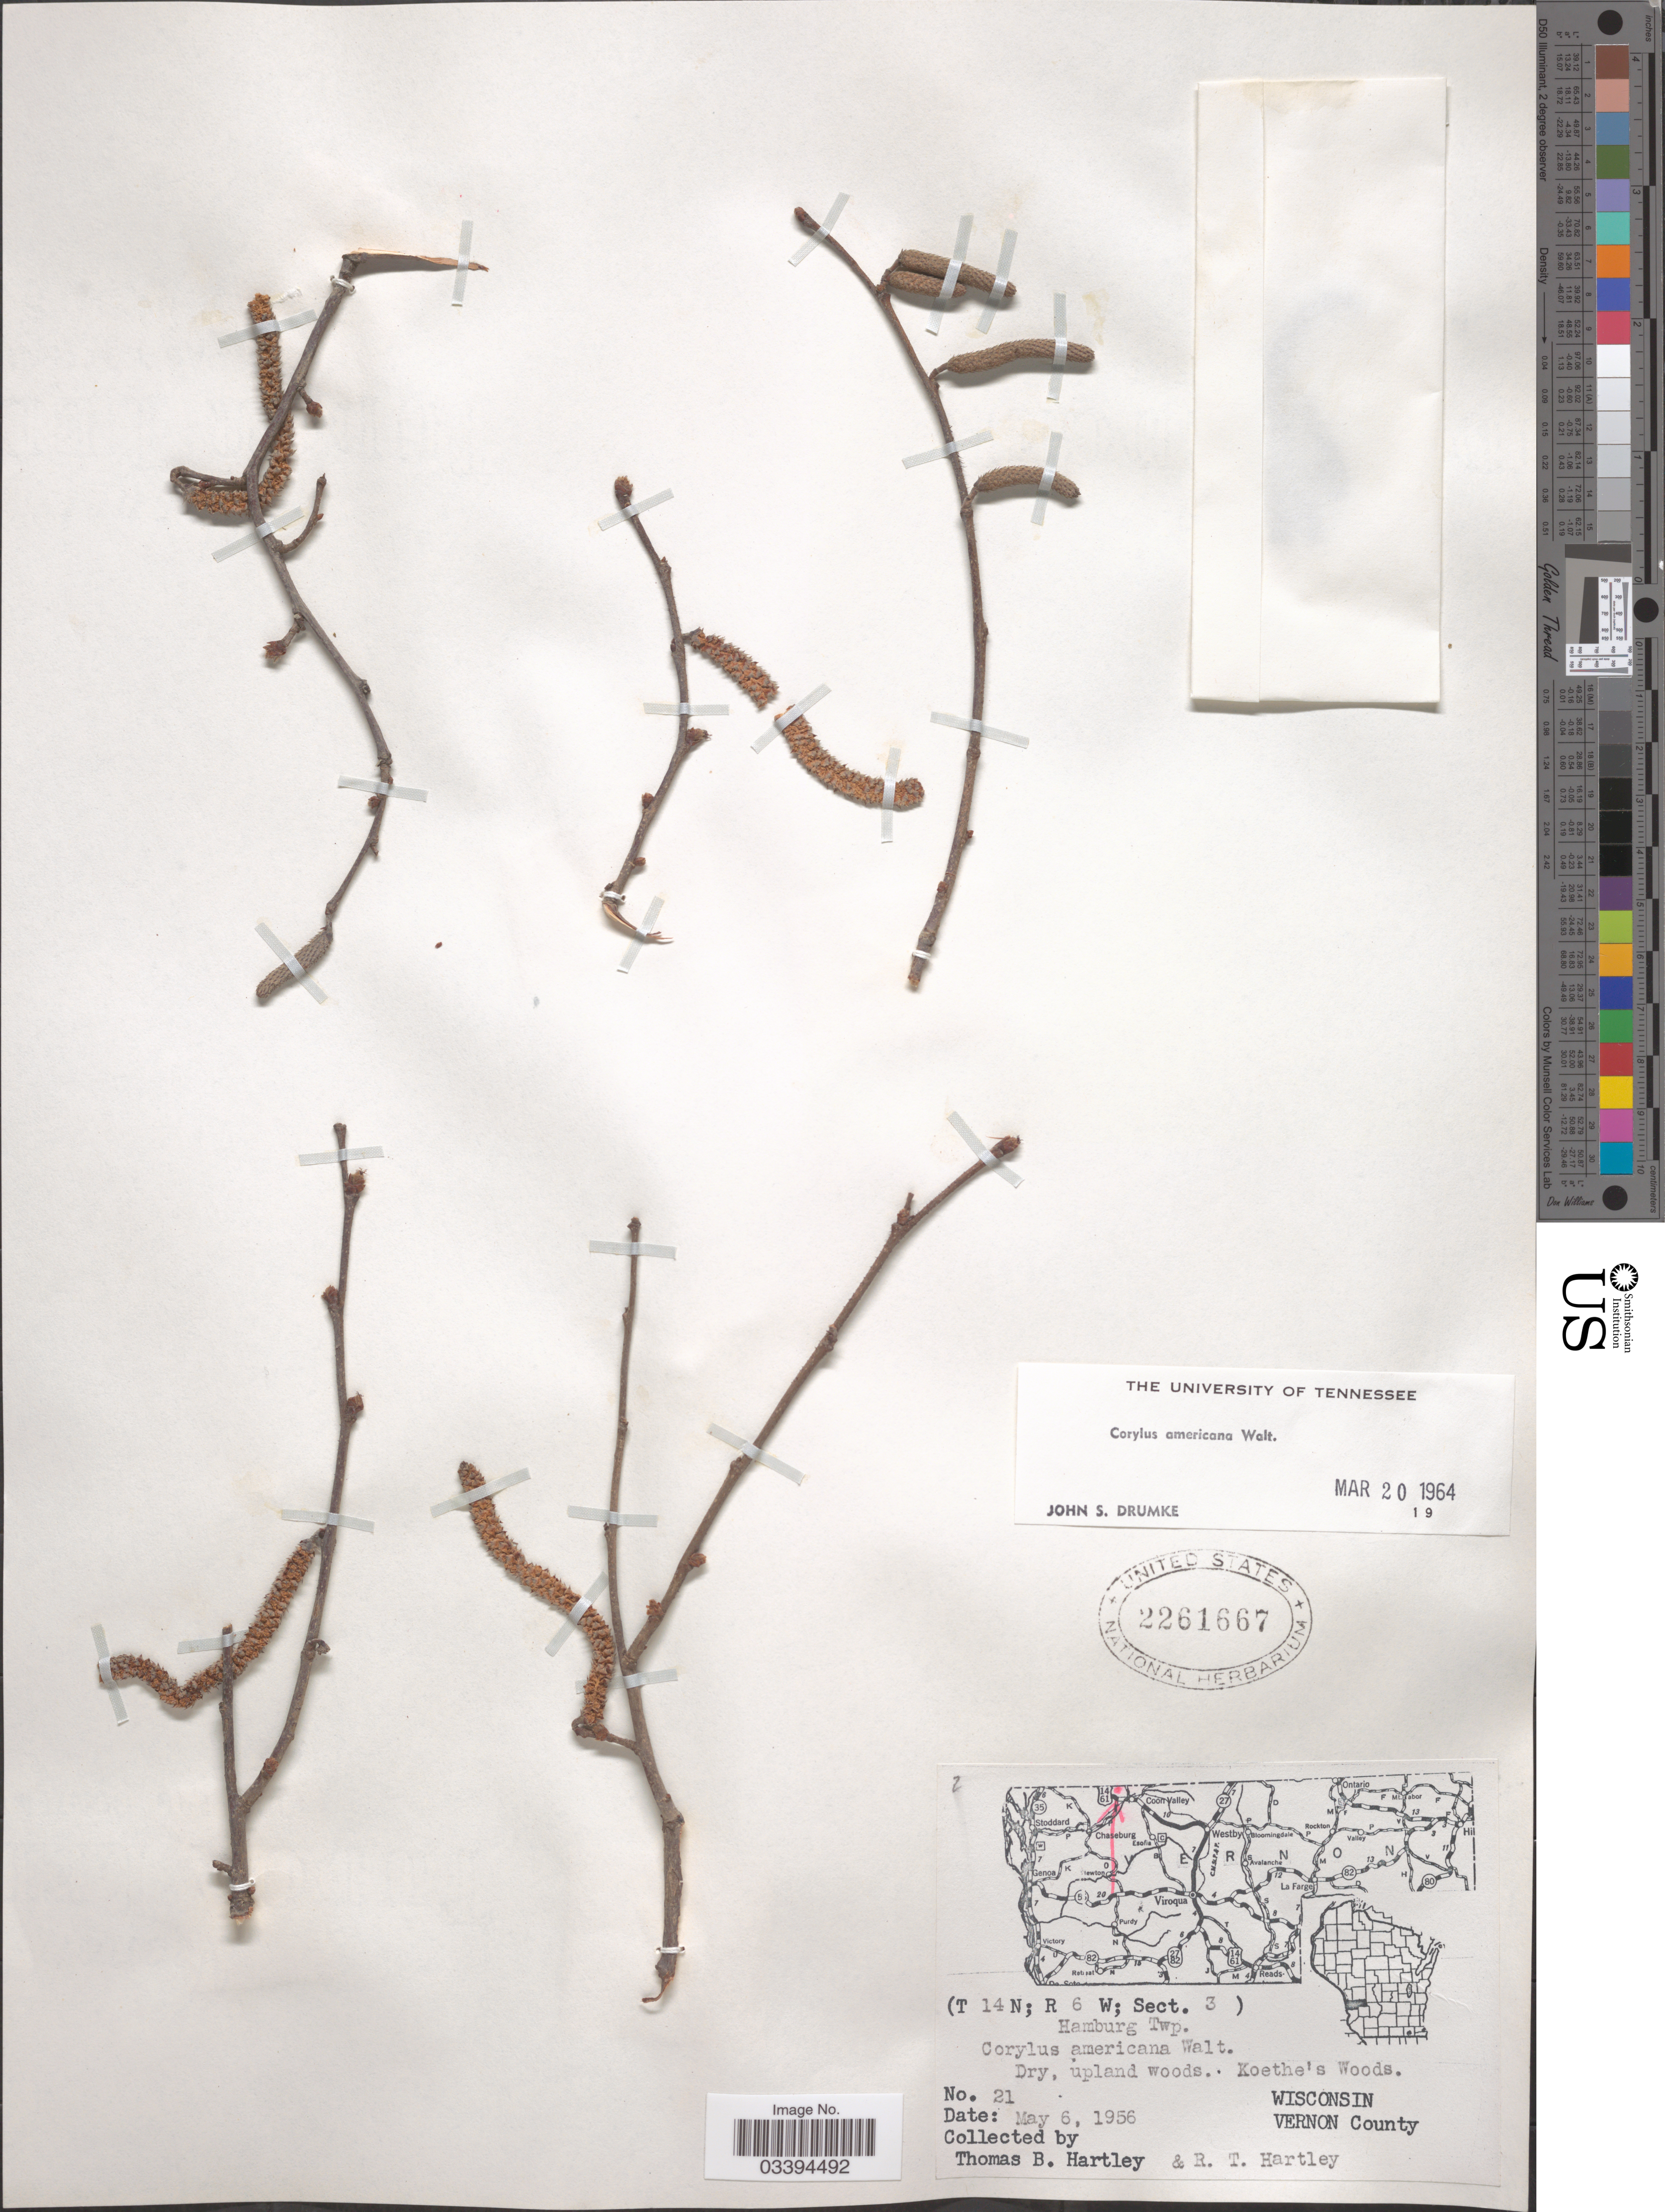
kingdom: Plantae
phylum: Tracheophyta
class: Magnoliopsida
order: Fagales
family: Betulaceae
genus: Corylus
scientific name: Corylus americana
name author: Walter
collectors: T. Hartley & R. T. Hartley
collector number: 21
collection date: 1956-05-06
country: United States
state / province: Wisconsin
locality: (T 14 N; R 6 W; Sect. 3) Hamburg Twp.. Dry upland woods, Koethe's Woods. Vernon County.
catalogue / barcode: US 2261667